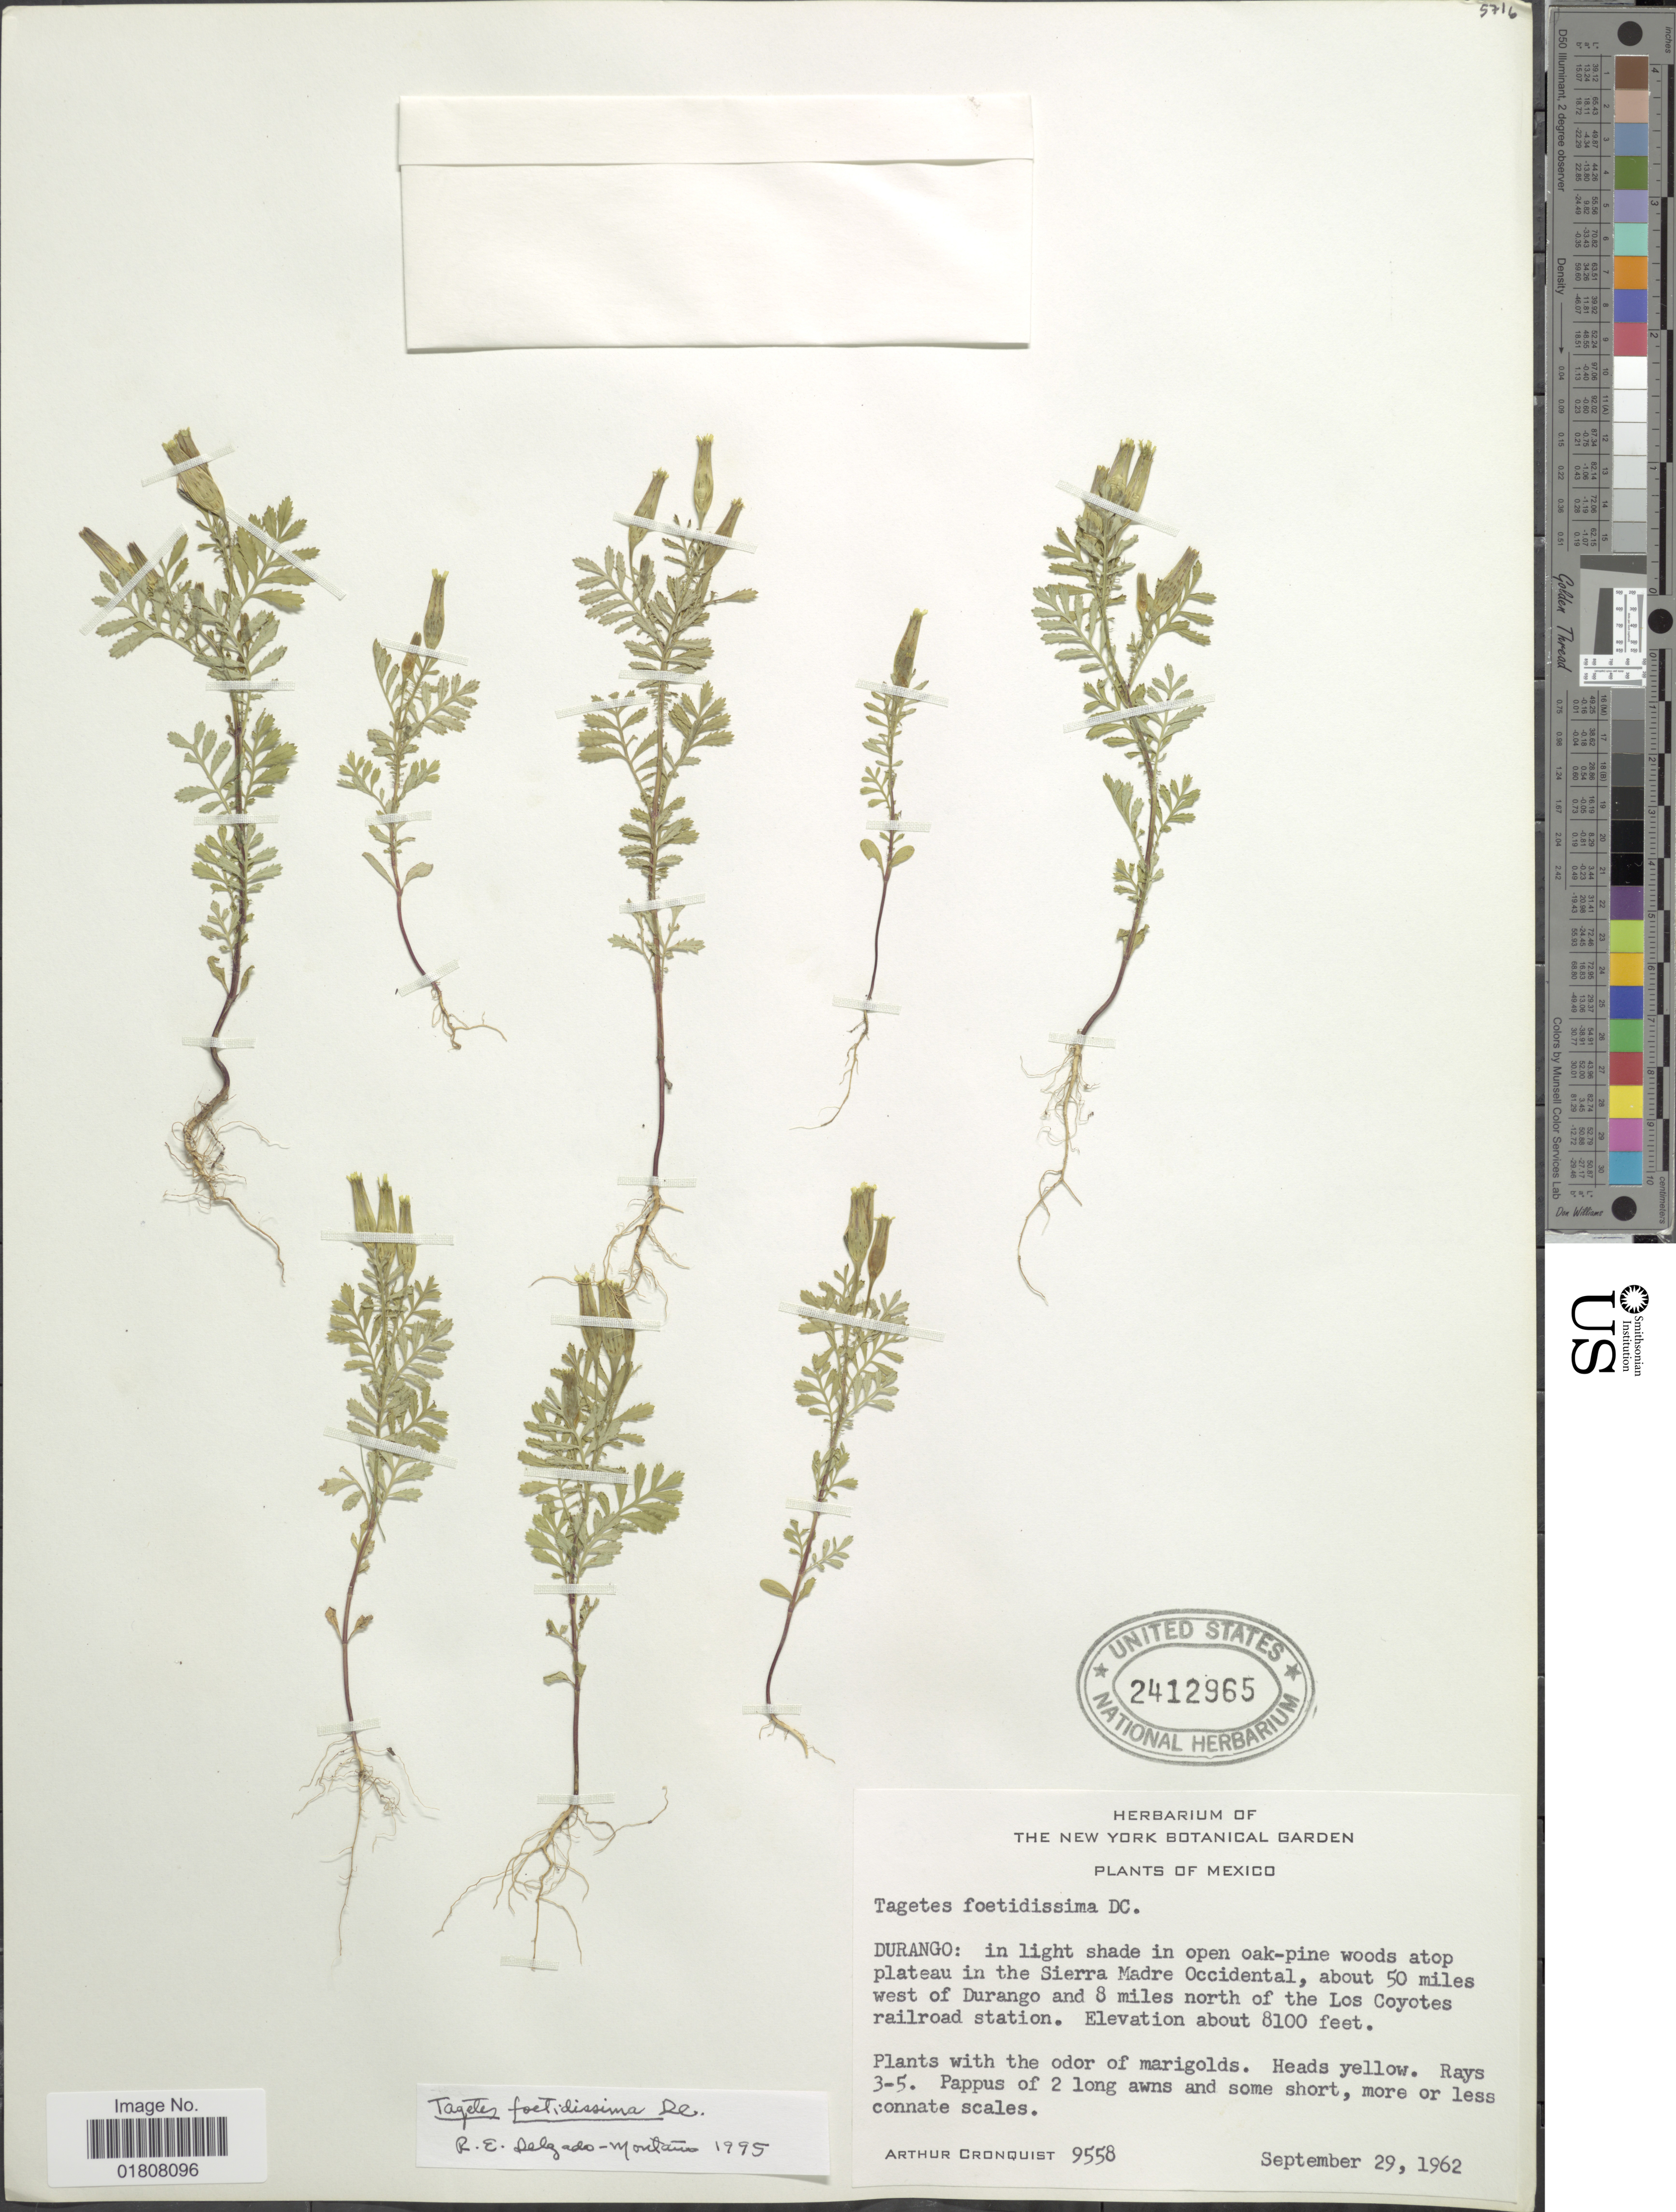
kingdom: Plantae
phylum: Tracheophyta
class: Magnoliopsida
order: Asterales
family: Asteraceae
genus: Tagetes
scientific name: Tagetes foetidissima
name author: DC.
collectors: A. J. Cronquist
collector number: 9558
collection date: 1962-09-29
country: Mexico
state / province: Durango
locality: In the Sierra Madre Occidental, about 50 miles west of Durango and 8 miles north of the Los Coyotes railroad station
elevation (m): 2469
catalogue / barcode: US 2412965